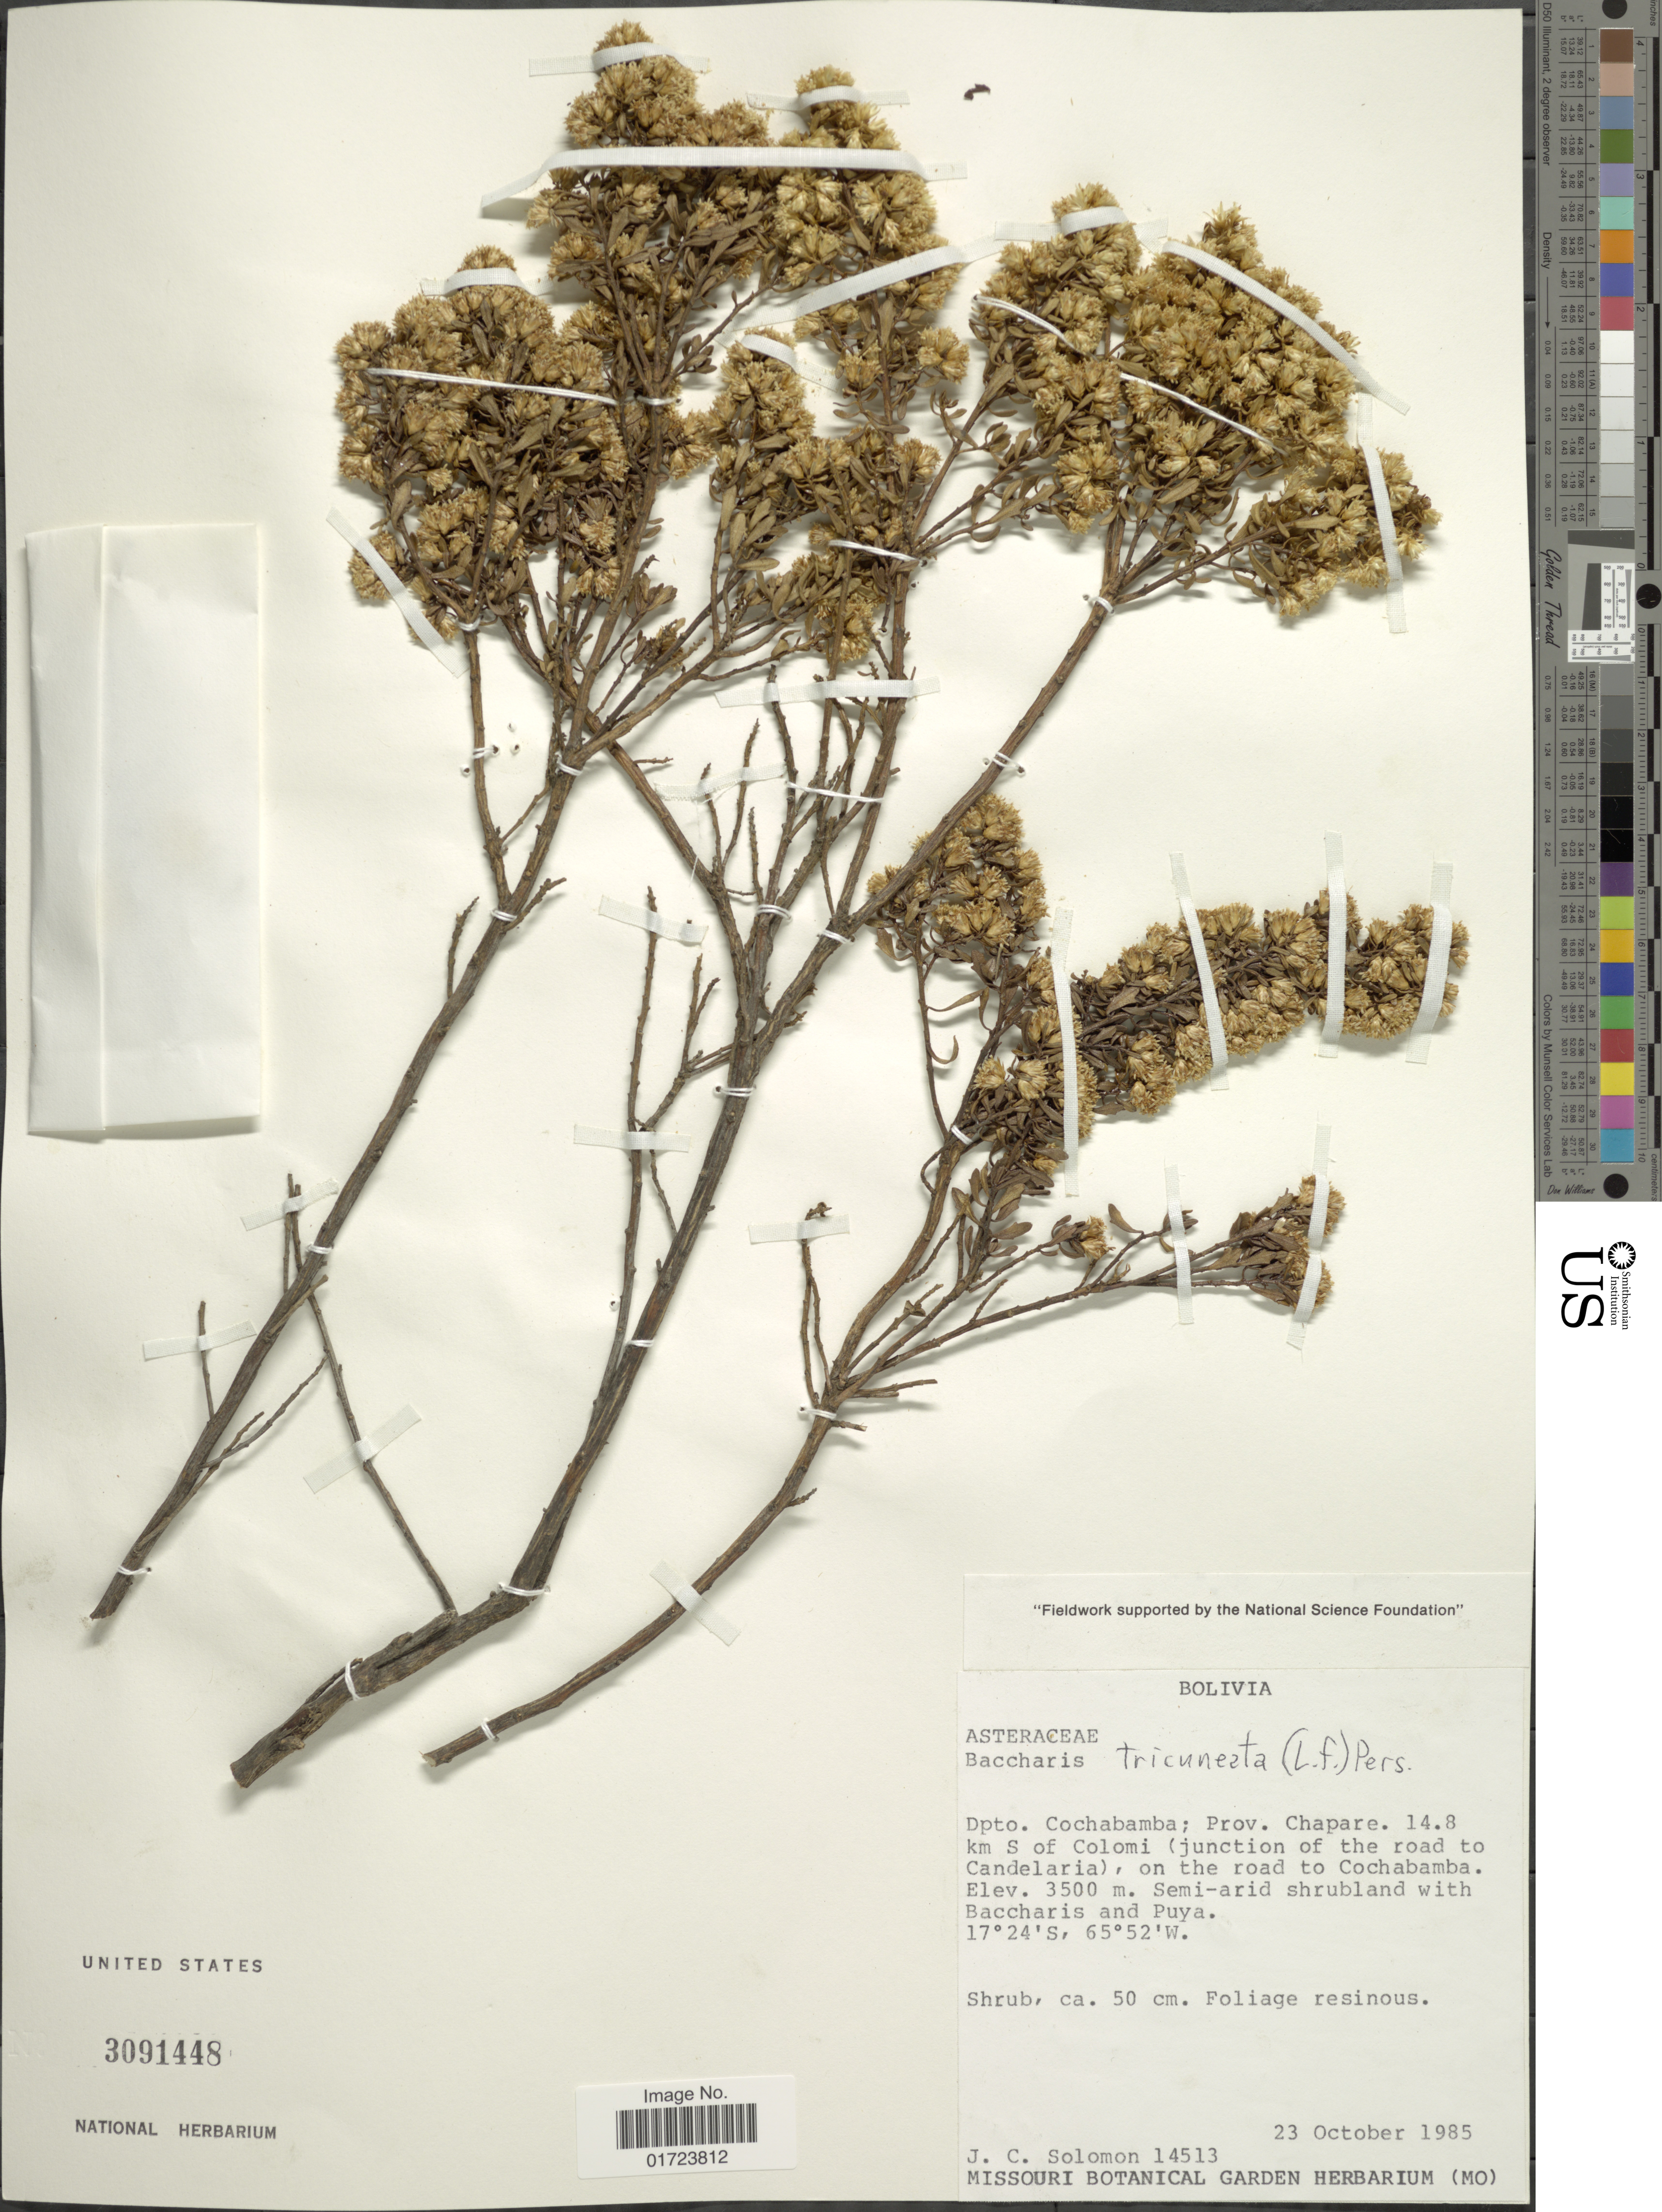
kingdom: Plantae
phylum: Tracheophyta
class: Magnoliopsida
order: Asterales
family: Asteraceae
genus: Baccharis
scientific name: Baccharis tricuneata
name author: (L. f.) Pers.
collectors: J. C. Solomon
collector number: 14513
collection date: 1985-10-23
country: Bolivia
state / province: Cochabamba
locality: Dpto. Cochabamba; Prov. Chapare. 14.8 km S of Colomi (junction of the road to Candelaria), on the road to Cochabamba.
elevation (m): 3500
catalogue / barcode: US 3091448